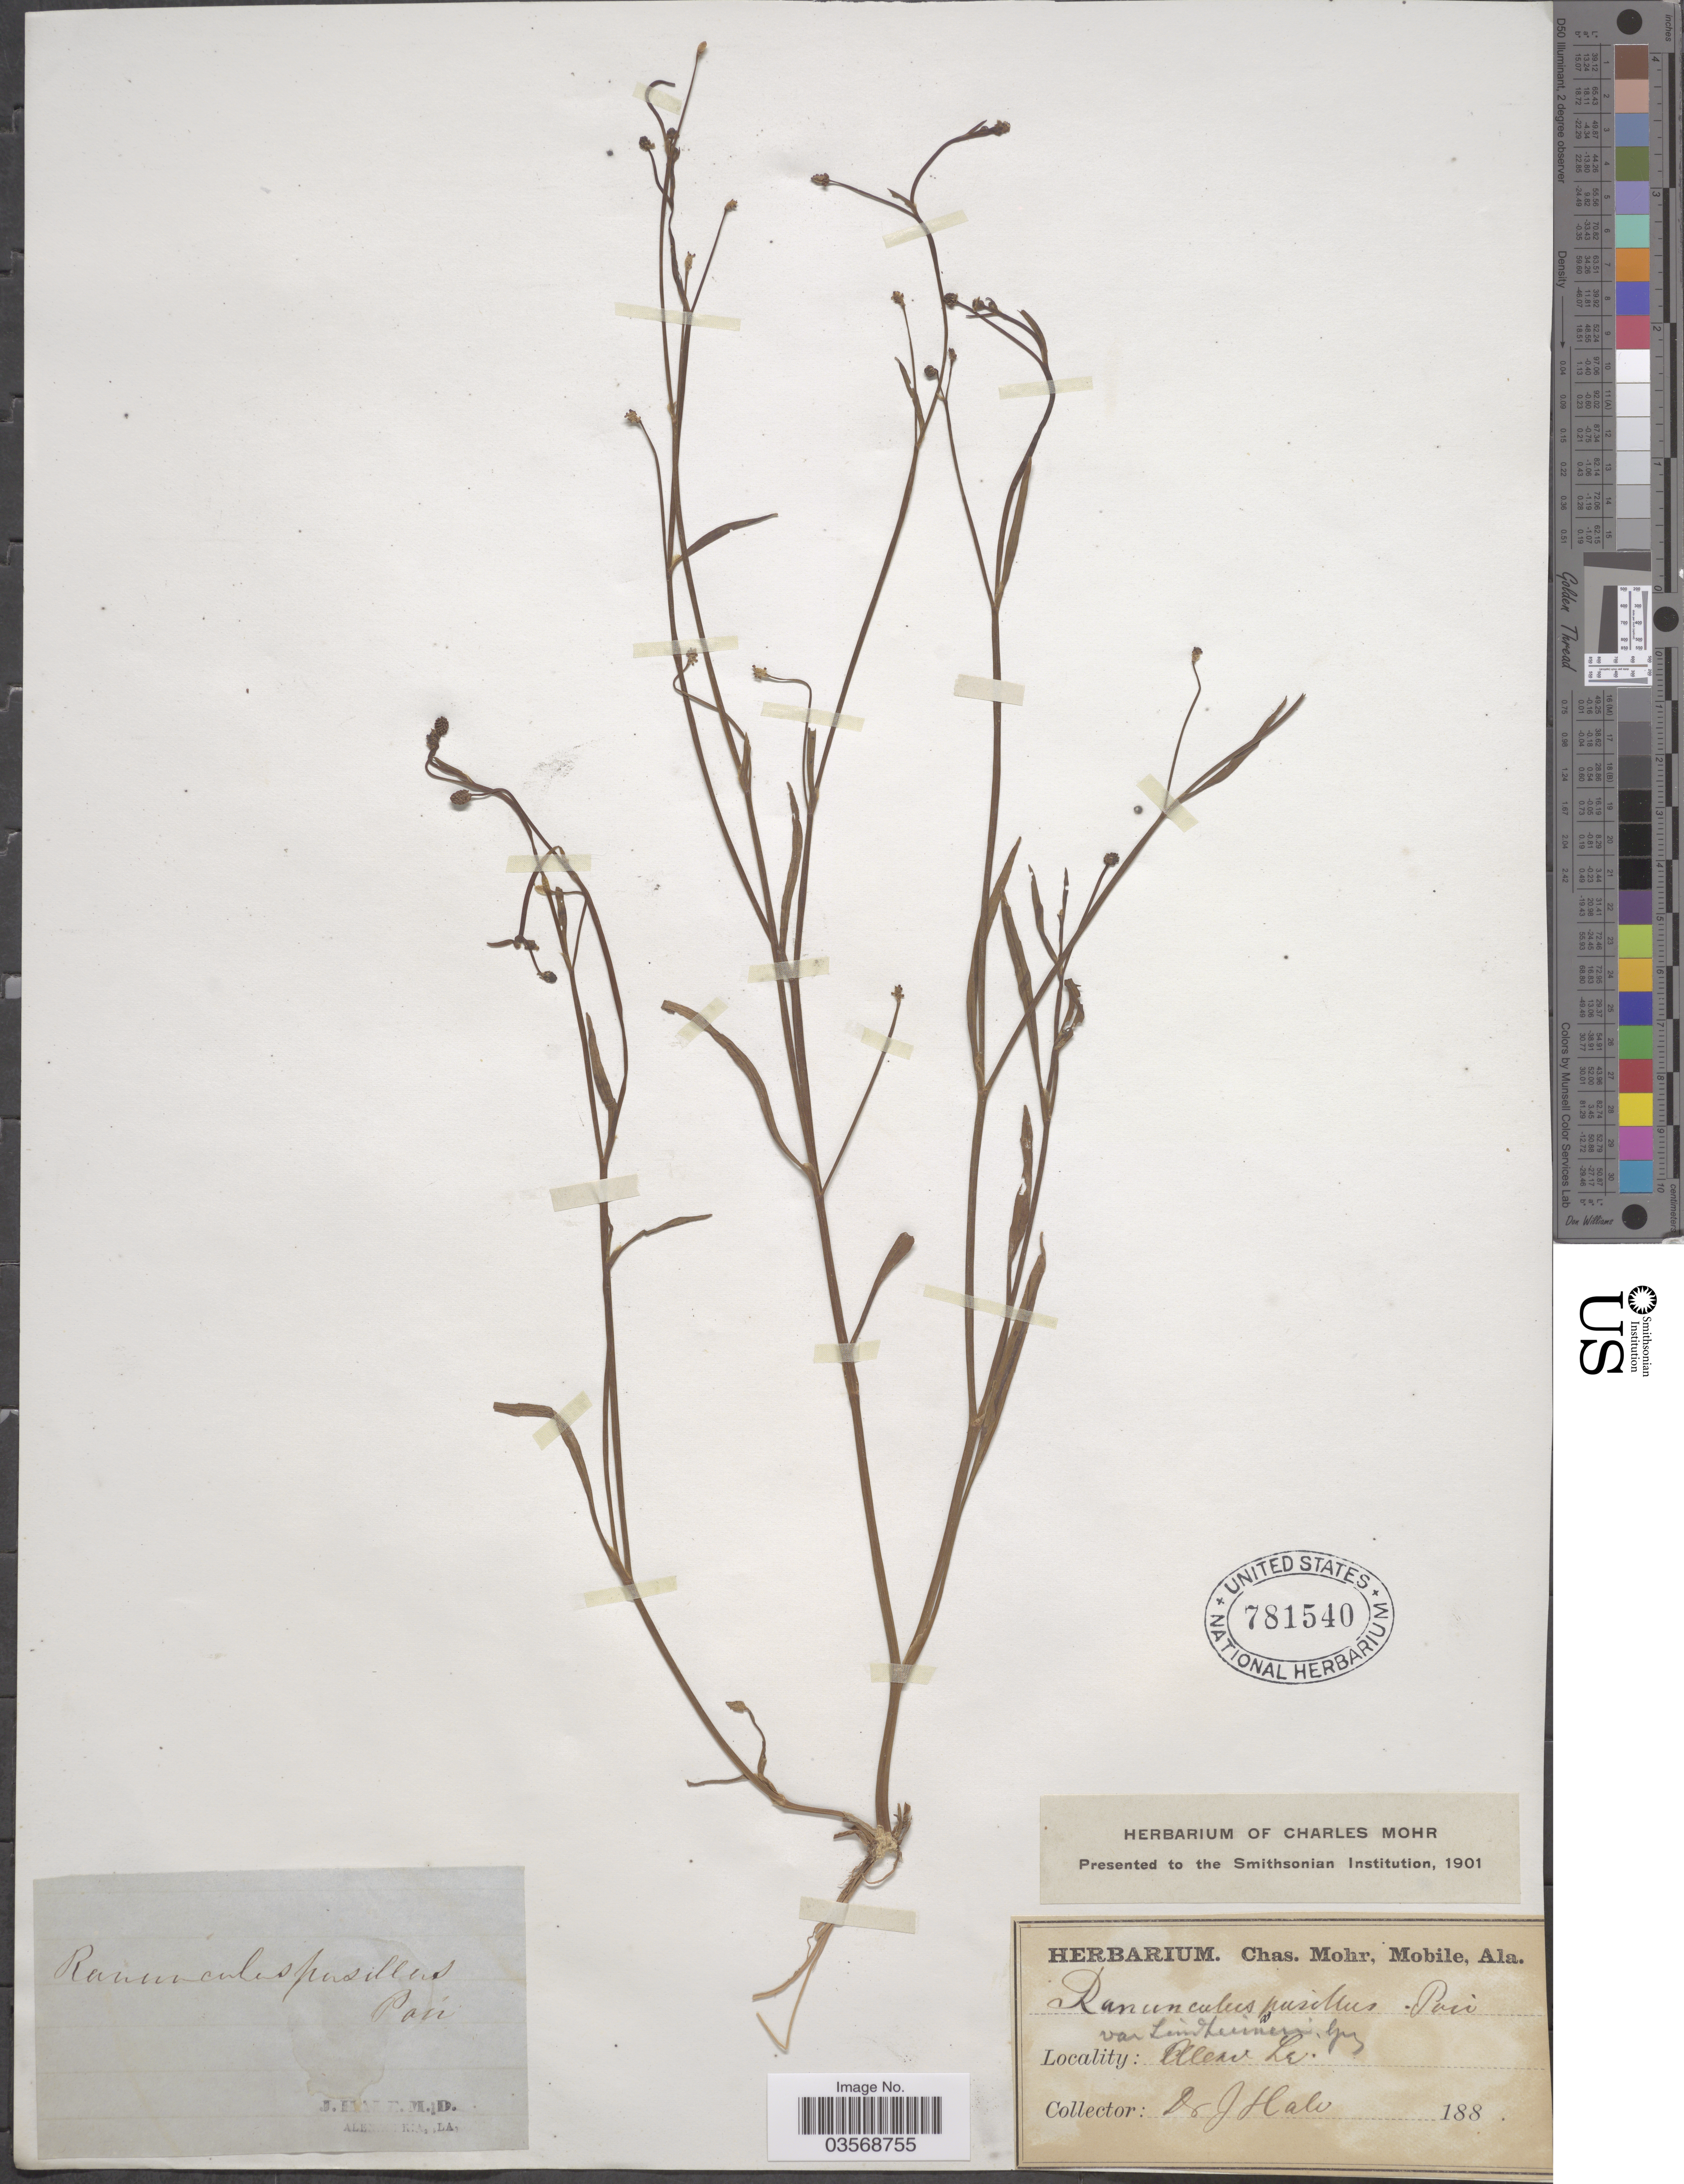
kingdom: Plantae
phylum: Tracheophyta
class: Magnoliopsida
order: Ranunculales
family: Ranunculaceae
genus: Ranunculus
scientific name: Ranunculus pusillus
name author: Poir.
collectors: J. Hale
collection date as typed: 188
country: United States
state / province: Louisiana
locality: Alexa, La.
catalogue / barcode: US 781540